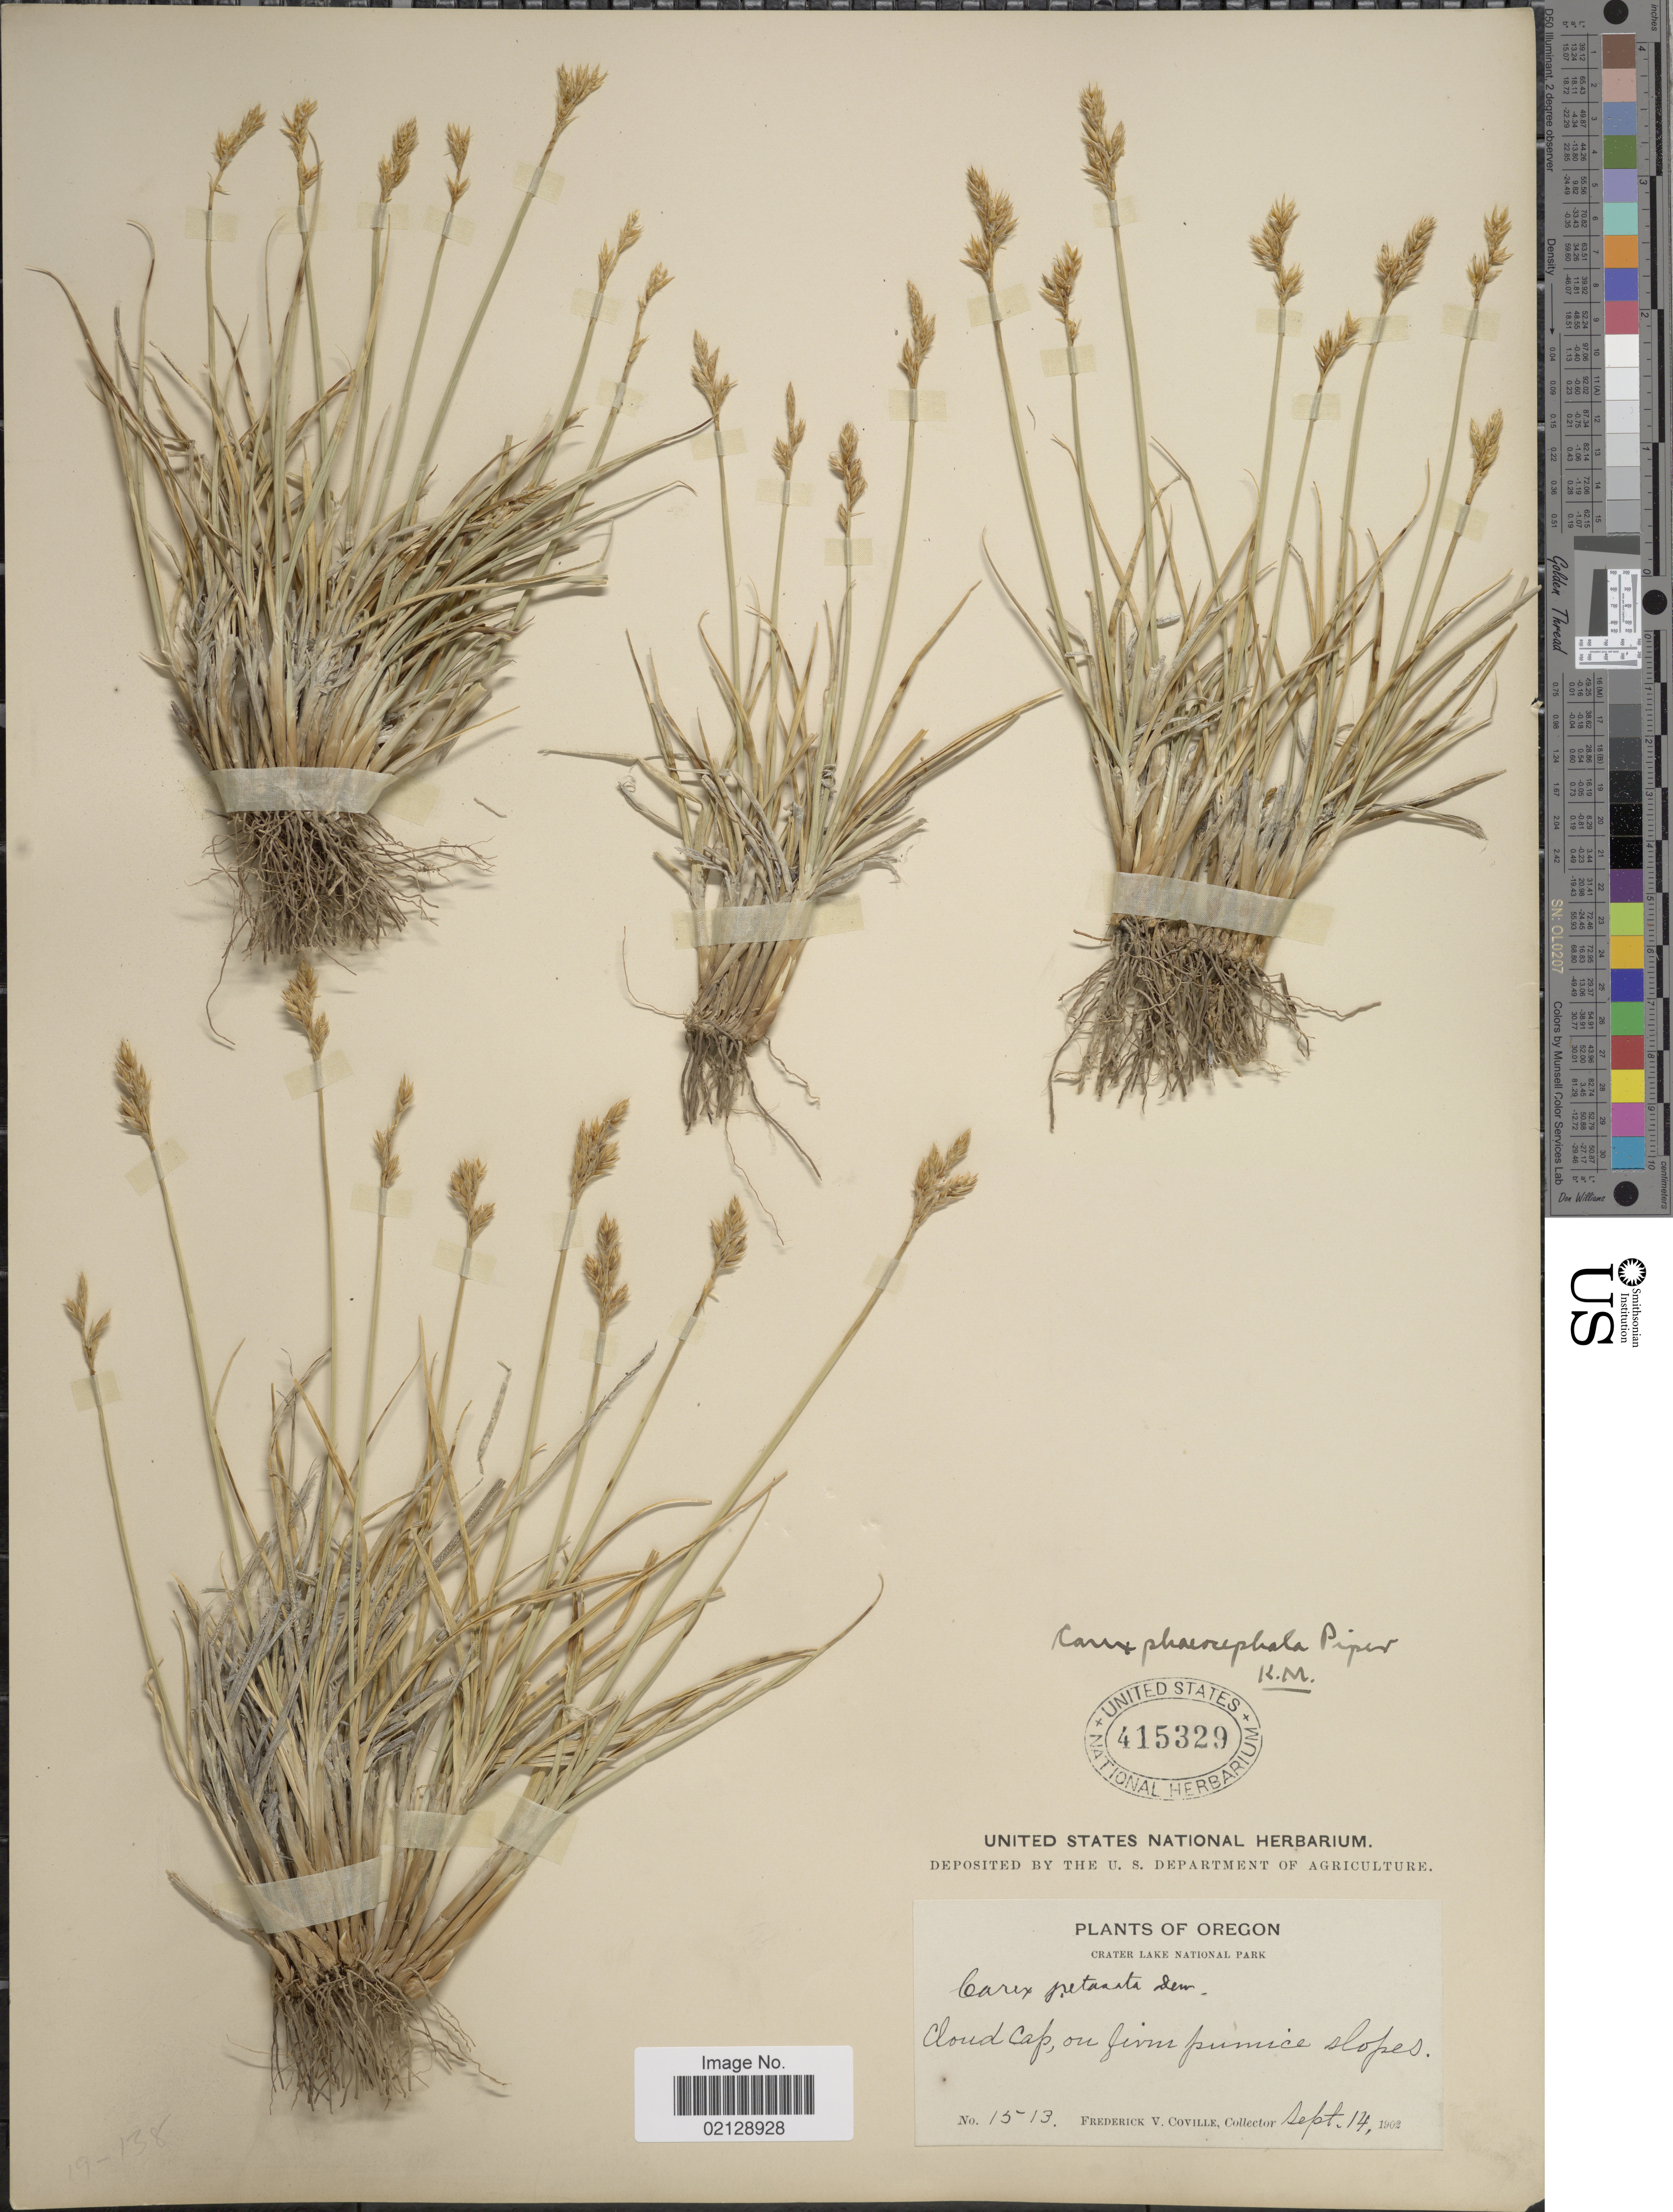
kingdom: Plantae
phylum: Tracheophyta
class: Liliopsida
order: Poales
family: Cyperaceae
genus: Carex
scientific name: Carex phaeocephala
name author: Piper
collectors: F. V. Coville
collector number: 1513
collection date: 1902-09-14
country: United States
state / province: Oregon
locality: Crater Lake National Lake, Cloud Cap, on firm pumice slopes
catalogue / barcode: US 415329